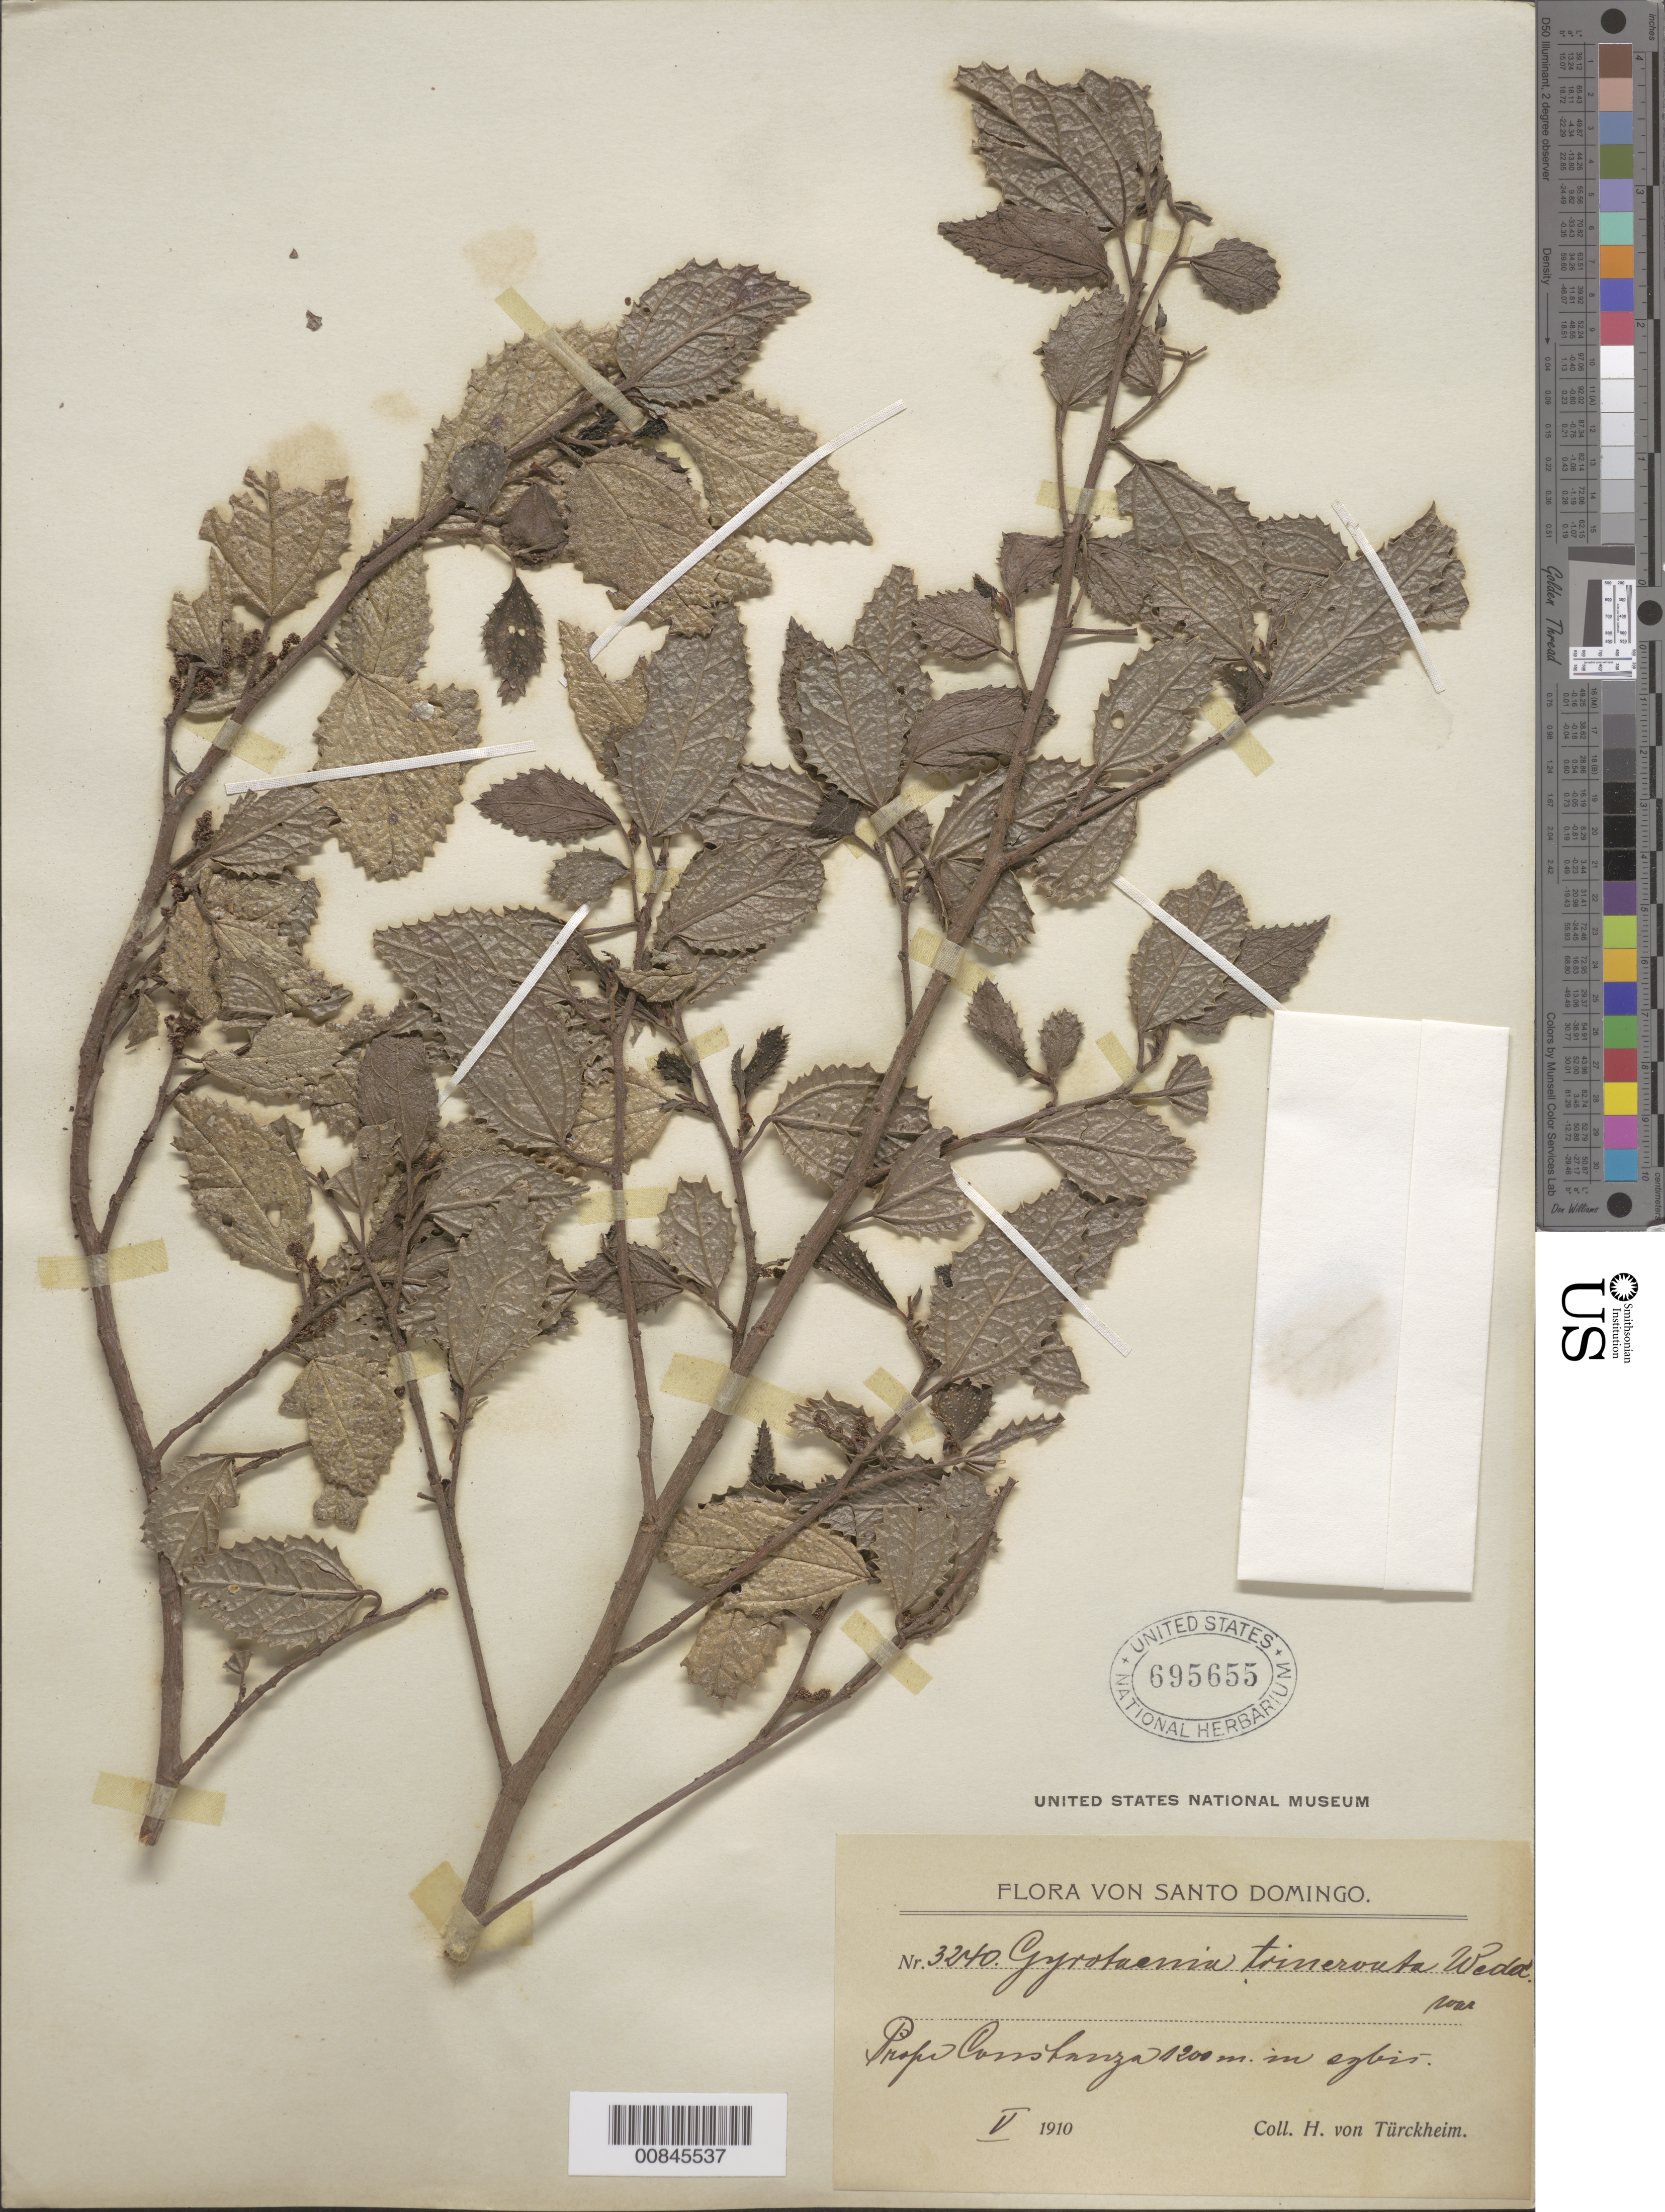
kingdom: Plantae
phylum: Tracheophyta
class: Magnoliopsida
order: Rosales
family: Urticaceae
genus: Gyrotaenia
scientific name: Gyrotaenia myriocarpa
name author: Griseb.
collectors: H. von Türckheim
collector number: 3240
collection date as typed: May 1910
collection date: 1910-05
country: Dominican Republic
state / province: La Vega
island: Hispaniola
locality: Prope Constanza.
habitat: In sylvis.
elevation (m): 1200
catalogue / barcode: US 695655